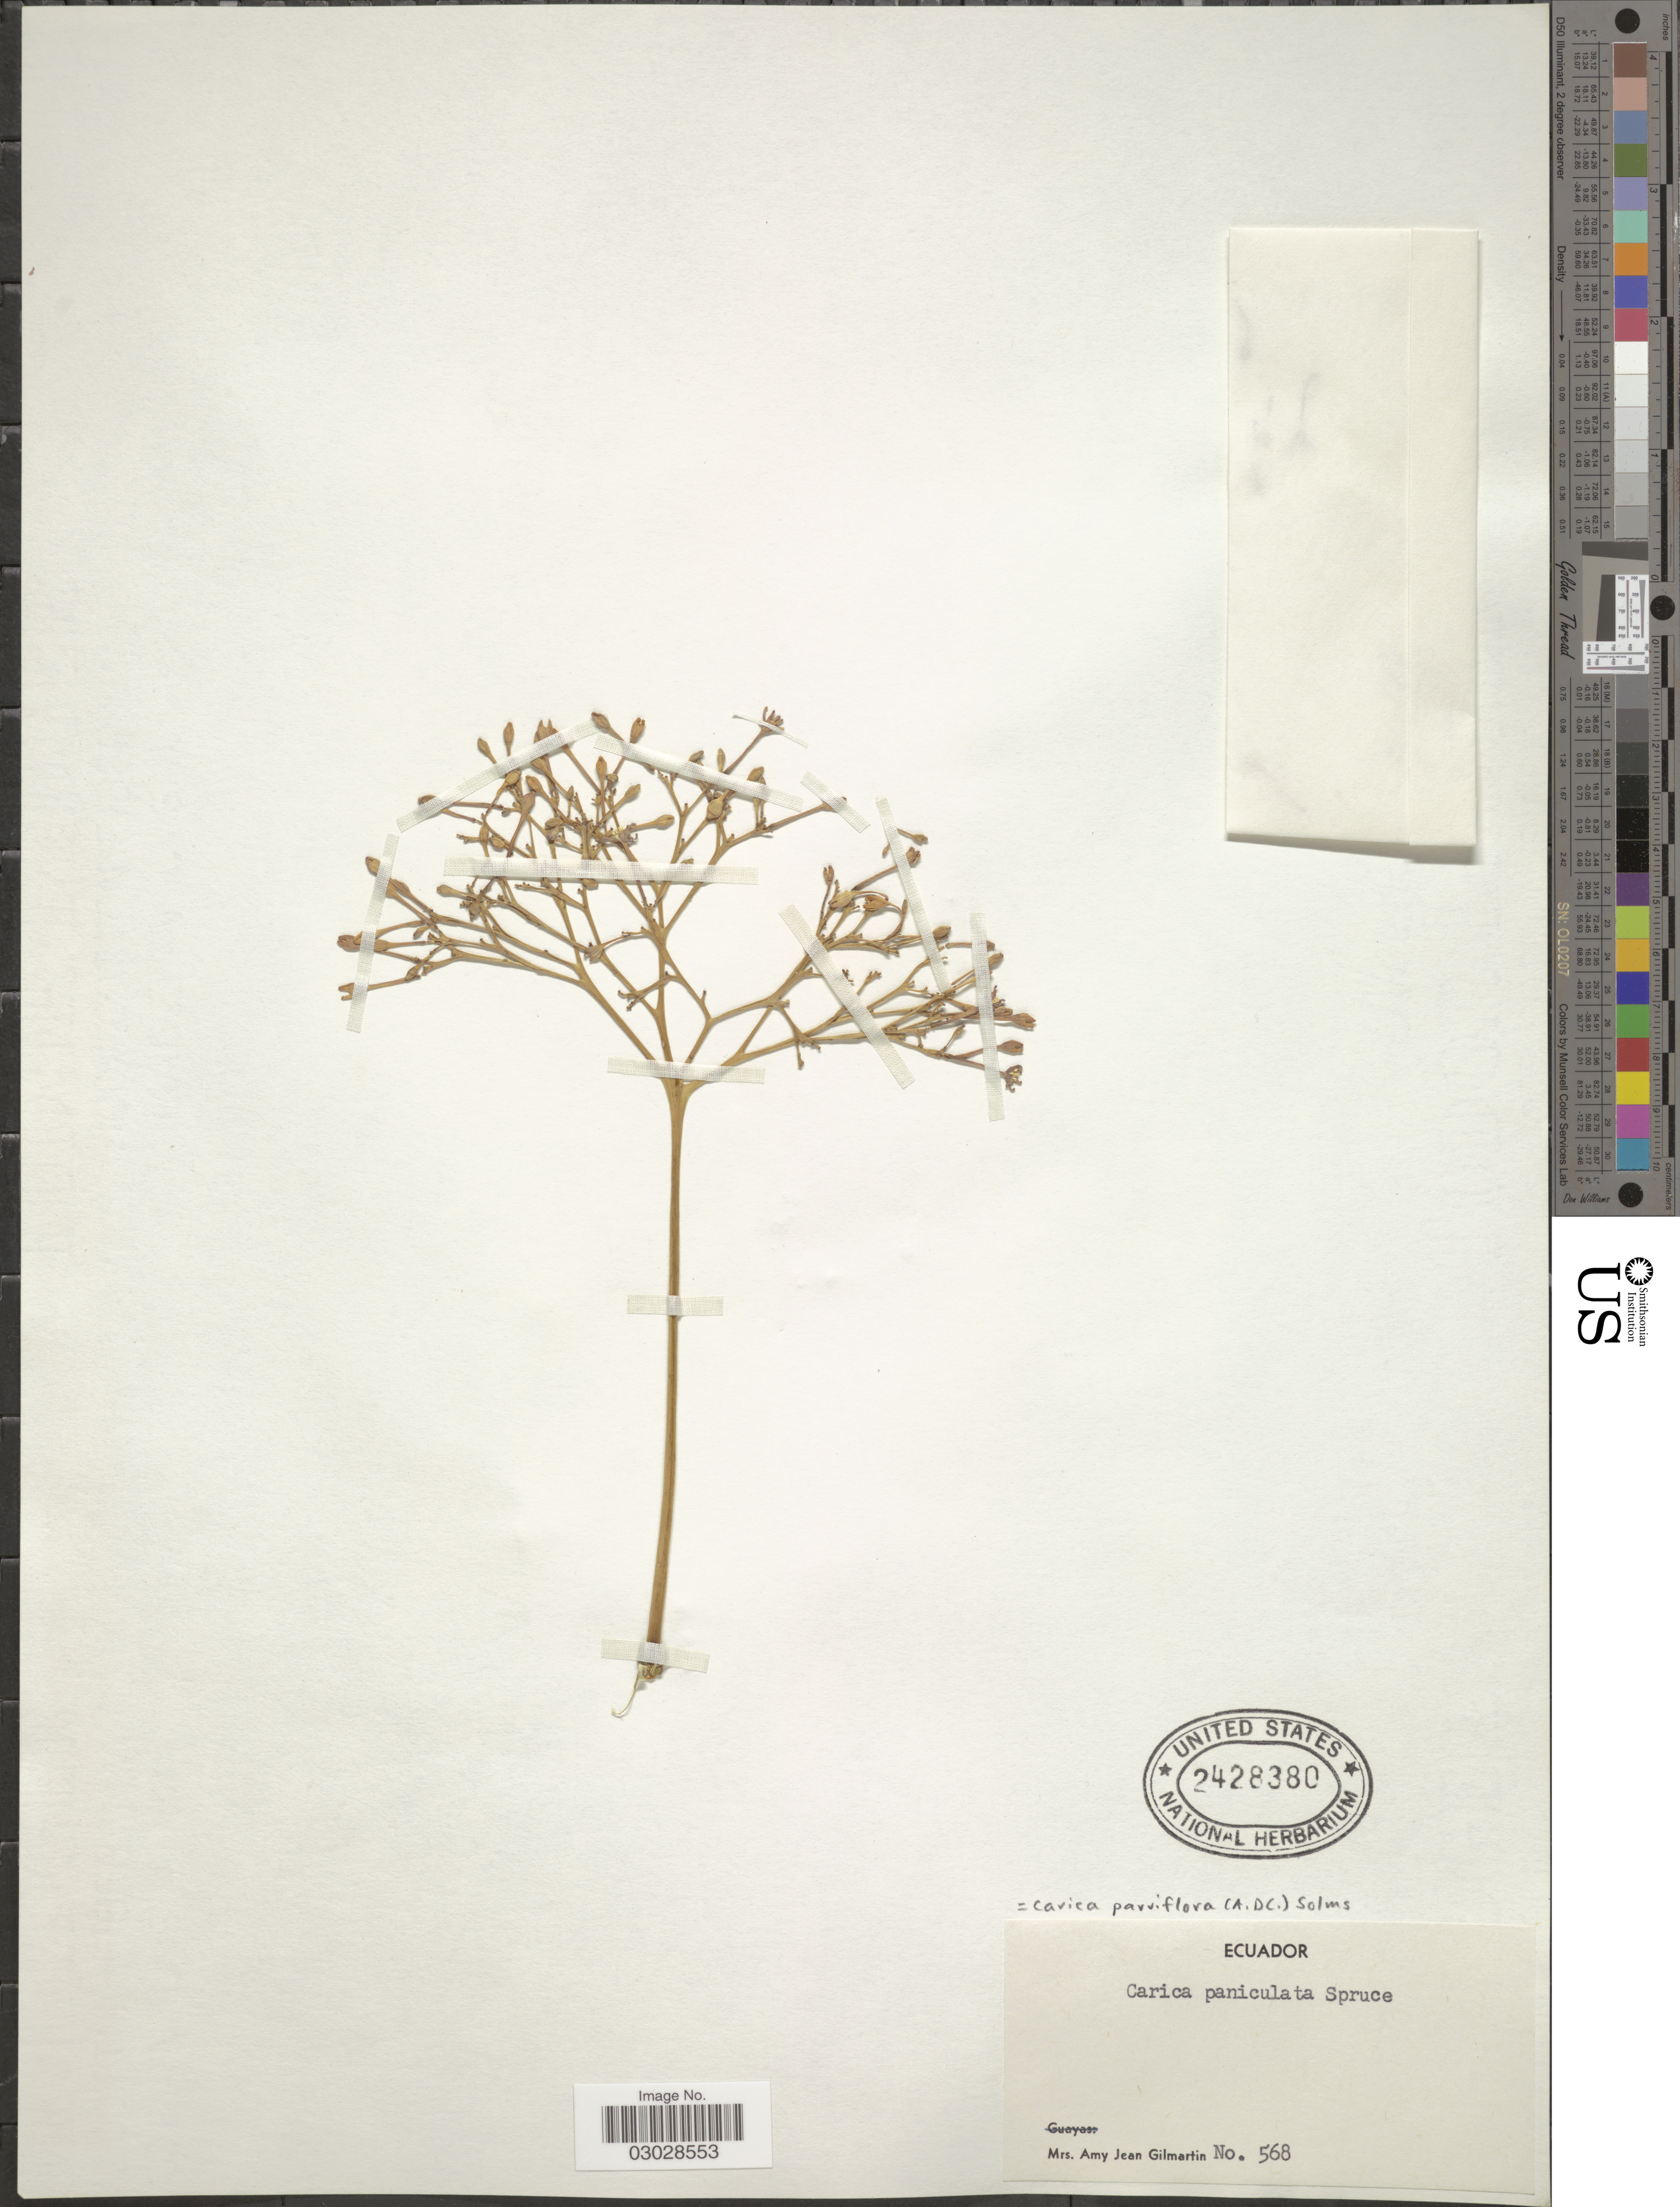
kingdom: Plantae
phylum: Tracheophyta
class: Magnoliopsida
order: Brassicales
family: Caricaceae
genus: Vasconcellea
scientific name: Vasconcellea parviflora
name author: A. DC.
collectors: A. J. Gilmartin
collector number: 568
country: Ecuador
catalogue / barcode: US 2428380